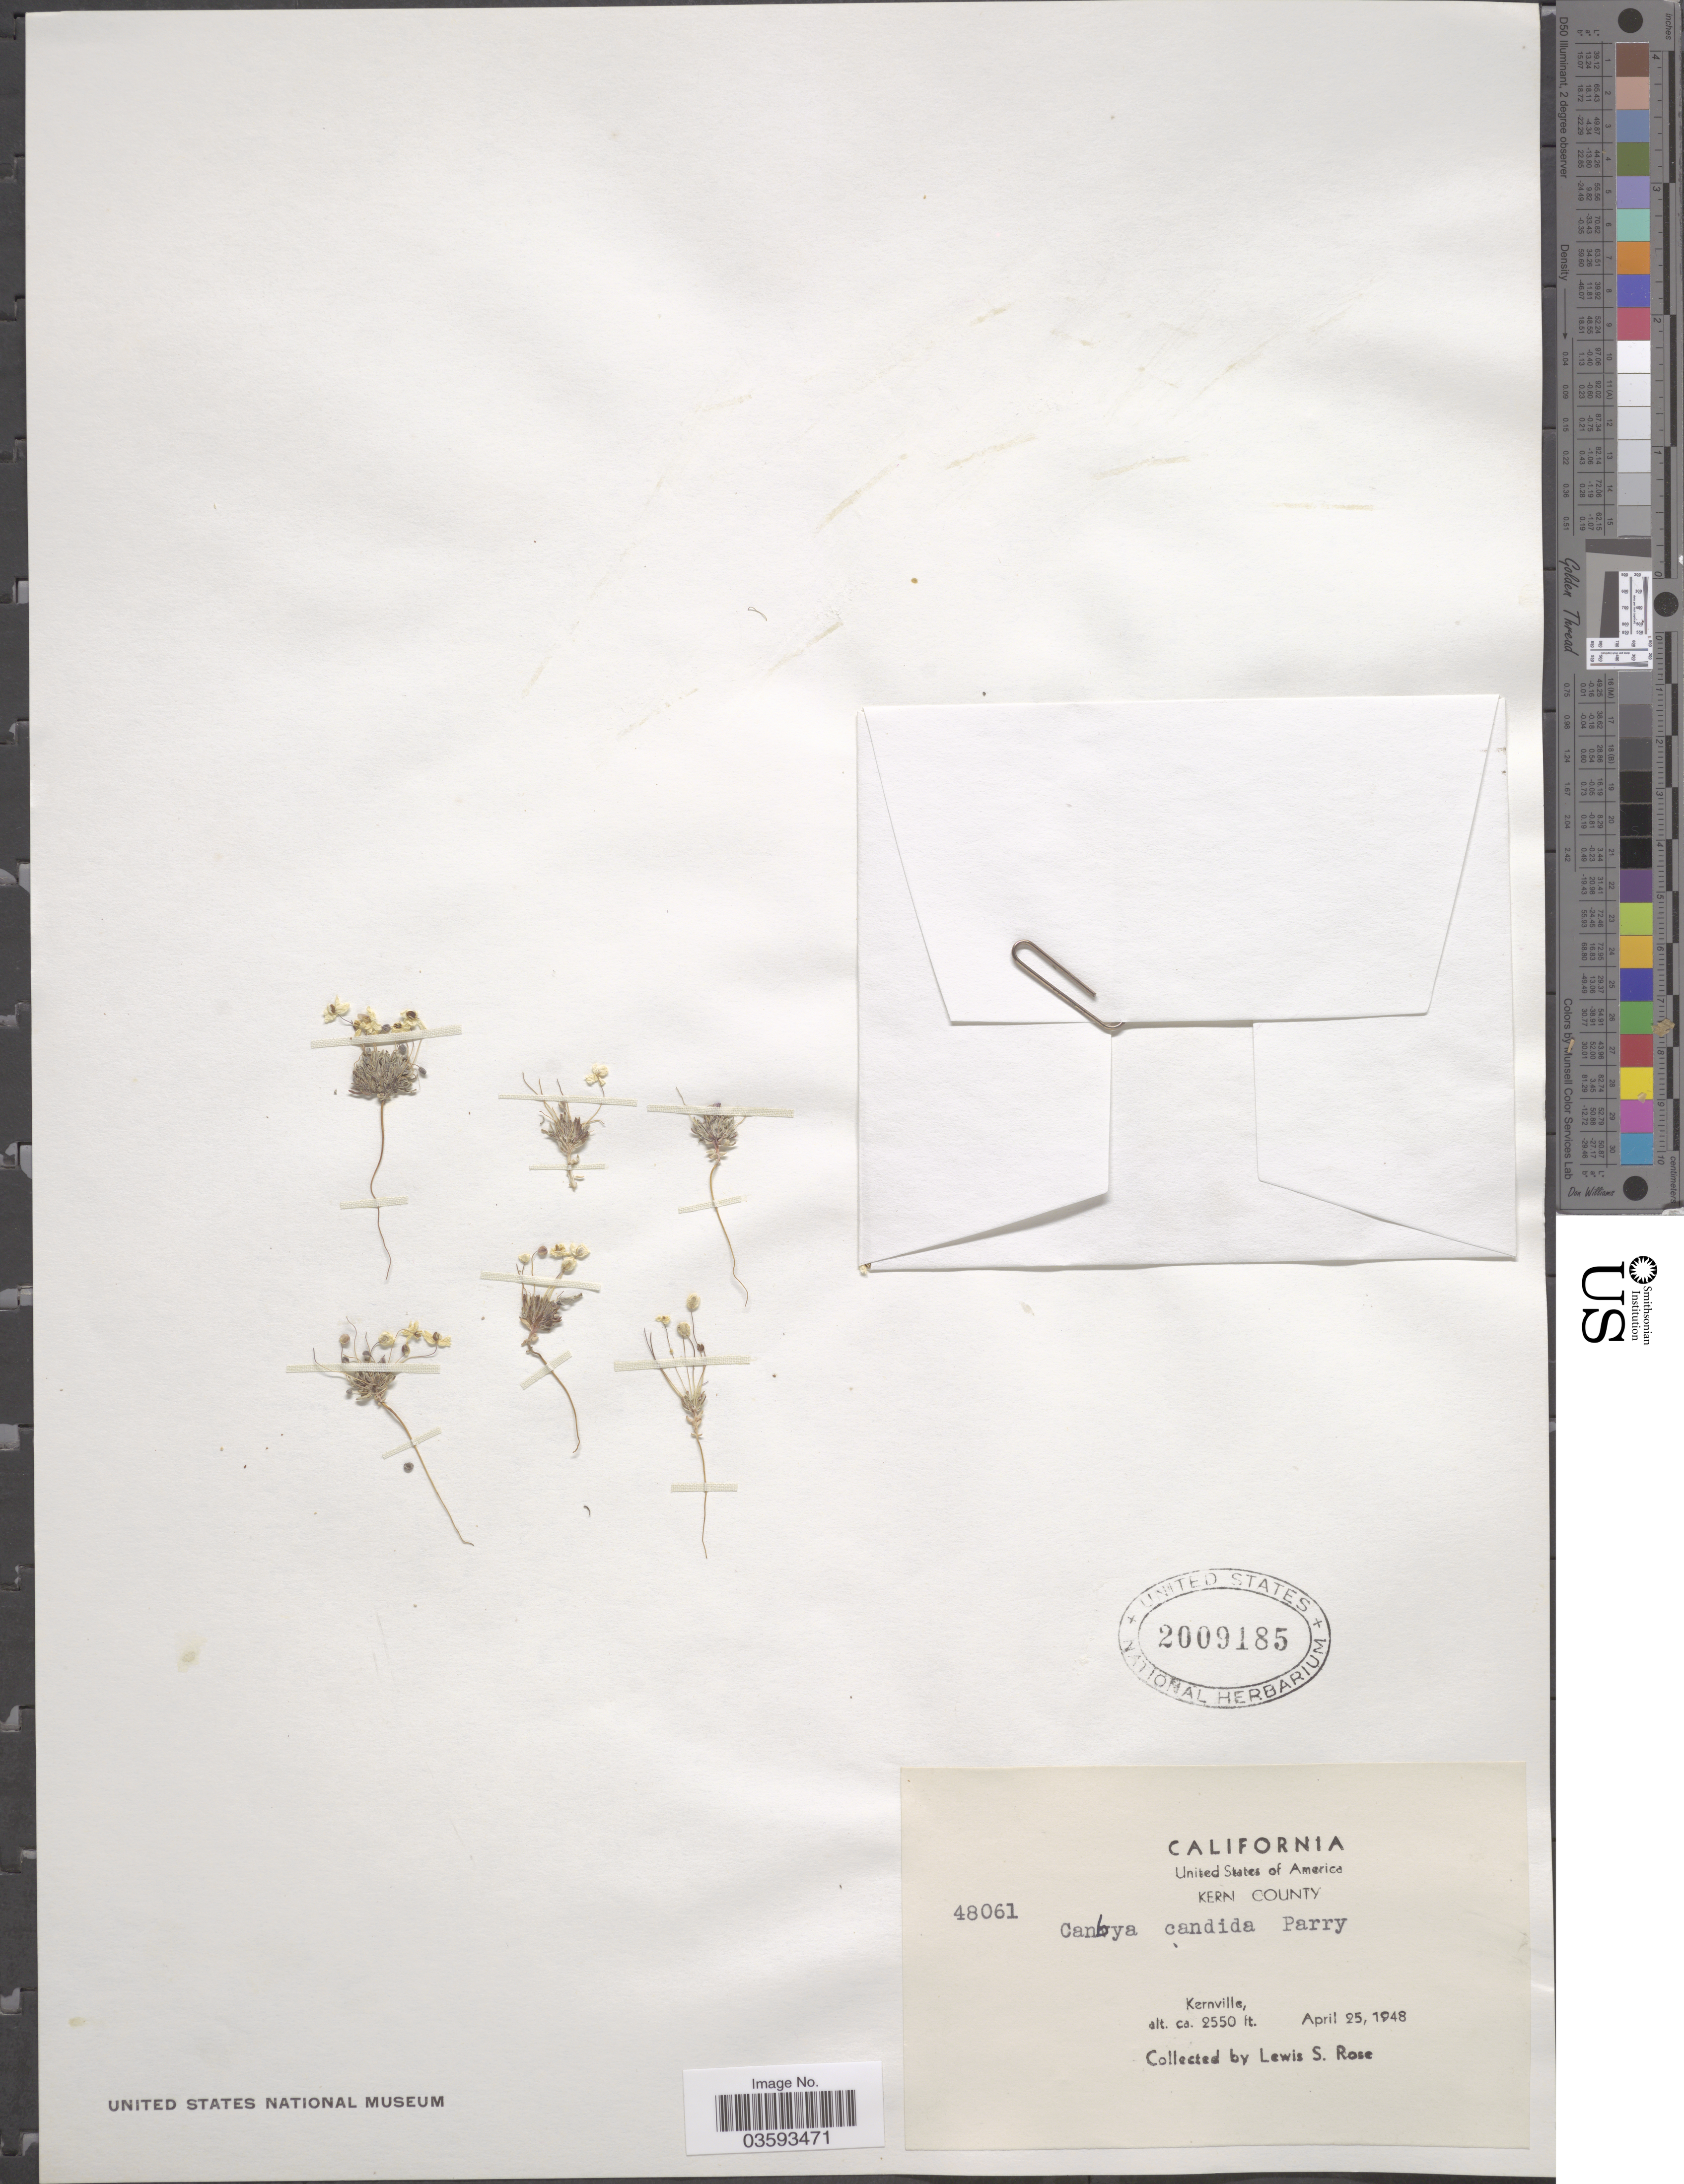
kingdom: Plantae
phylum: Tracheophyta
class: Magnoliopsida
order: Ranunculales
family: Papaveraceae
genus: Canbya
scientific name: Canbya candida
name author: Parry ex A. Gray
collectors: L. S. Rose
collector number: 48061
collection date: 1948-04-25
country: United States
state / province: California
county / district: Kern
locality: Kern County. Kernville.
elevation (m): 686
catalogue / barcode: US 2009185